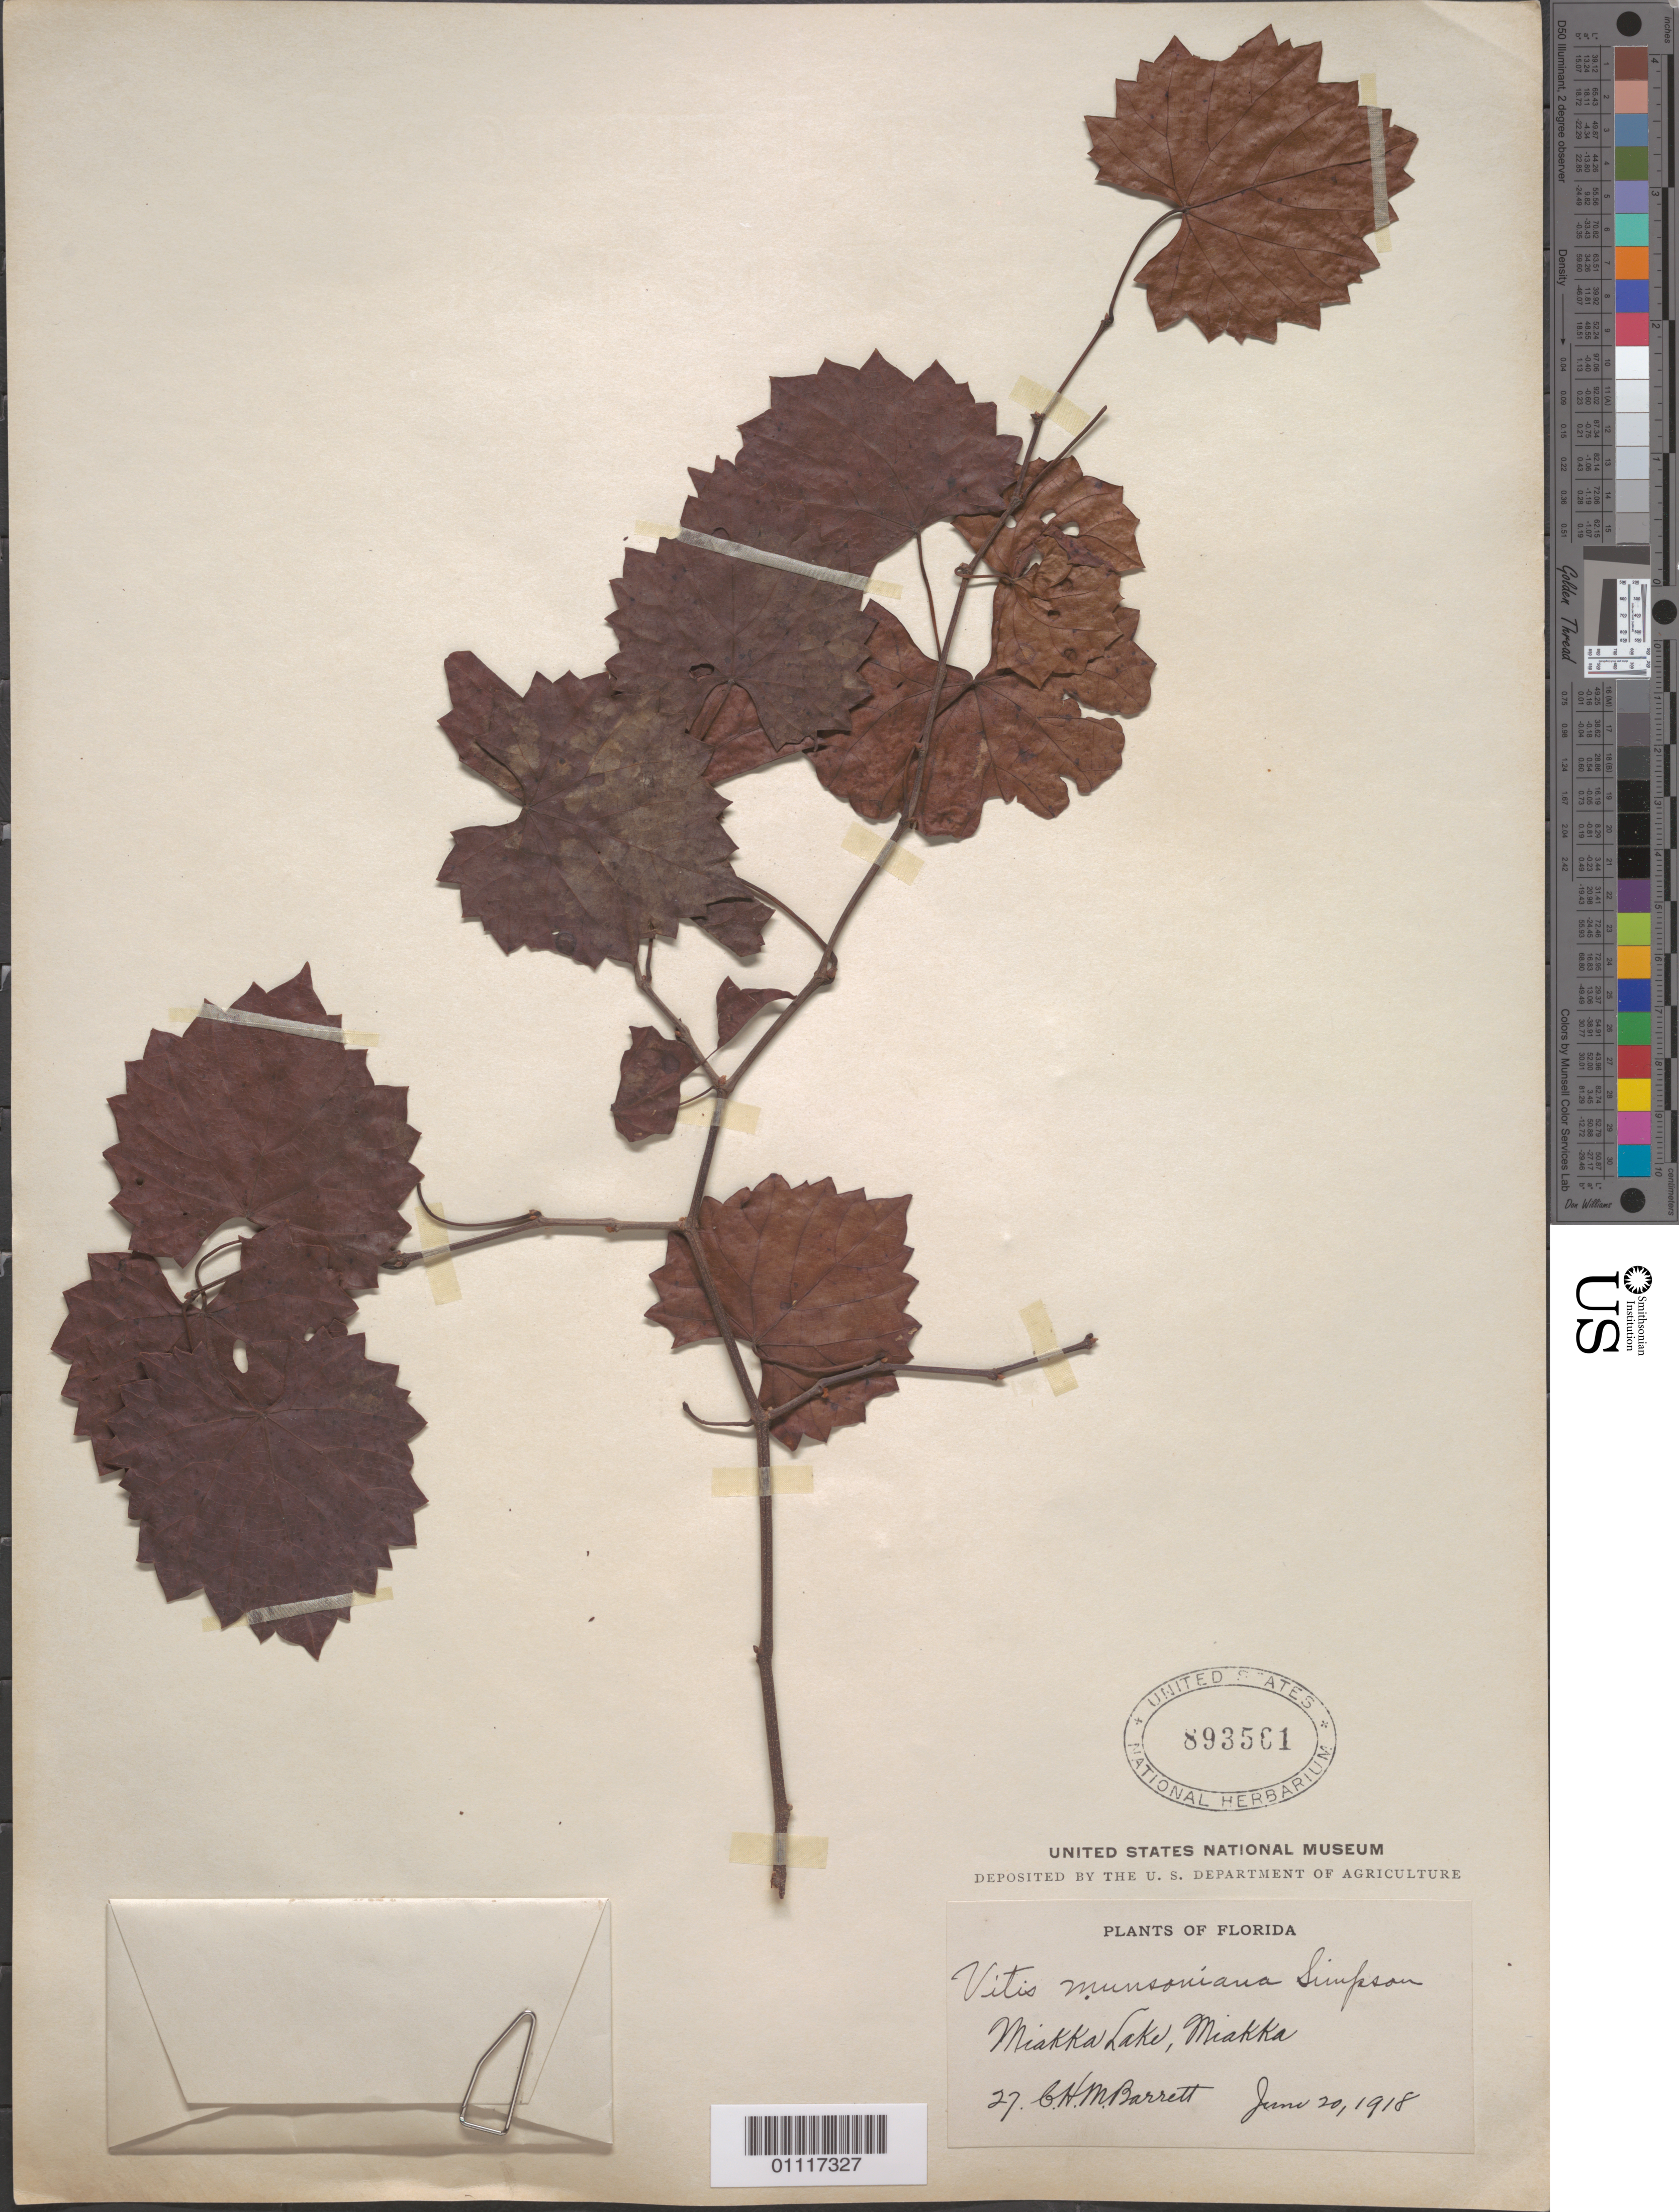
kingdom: Plantae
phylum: Tracheophyta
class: Magnoliopsida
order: Vitales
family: Vitaceae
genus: Vitis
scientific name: Vitis munsoniana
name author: J.H. Simpson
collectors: C. Barrett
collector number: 27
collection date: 1918-06-20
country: United States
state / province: Florida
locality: Miakka Lake, Miakka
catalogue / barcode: US 893561